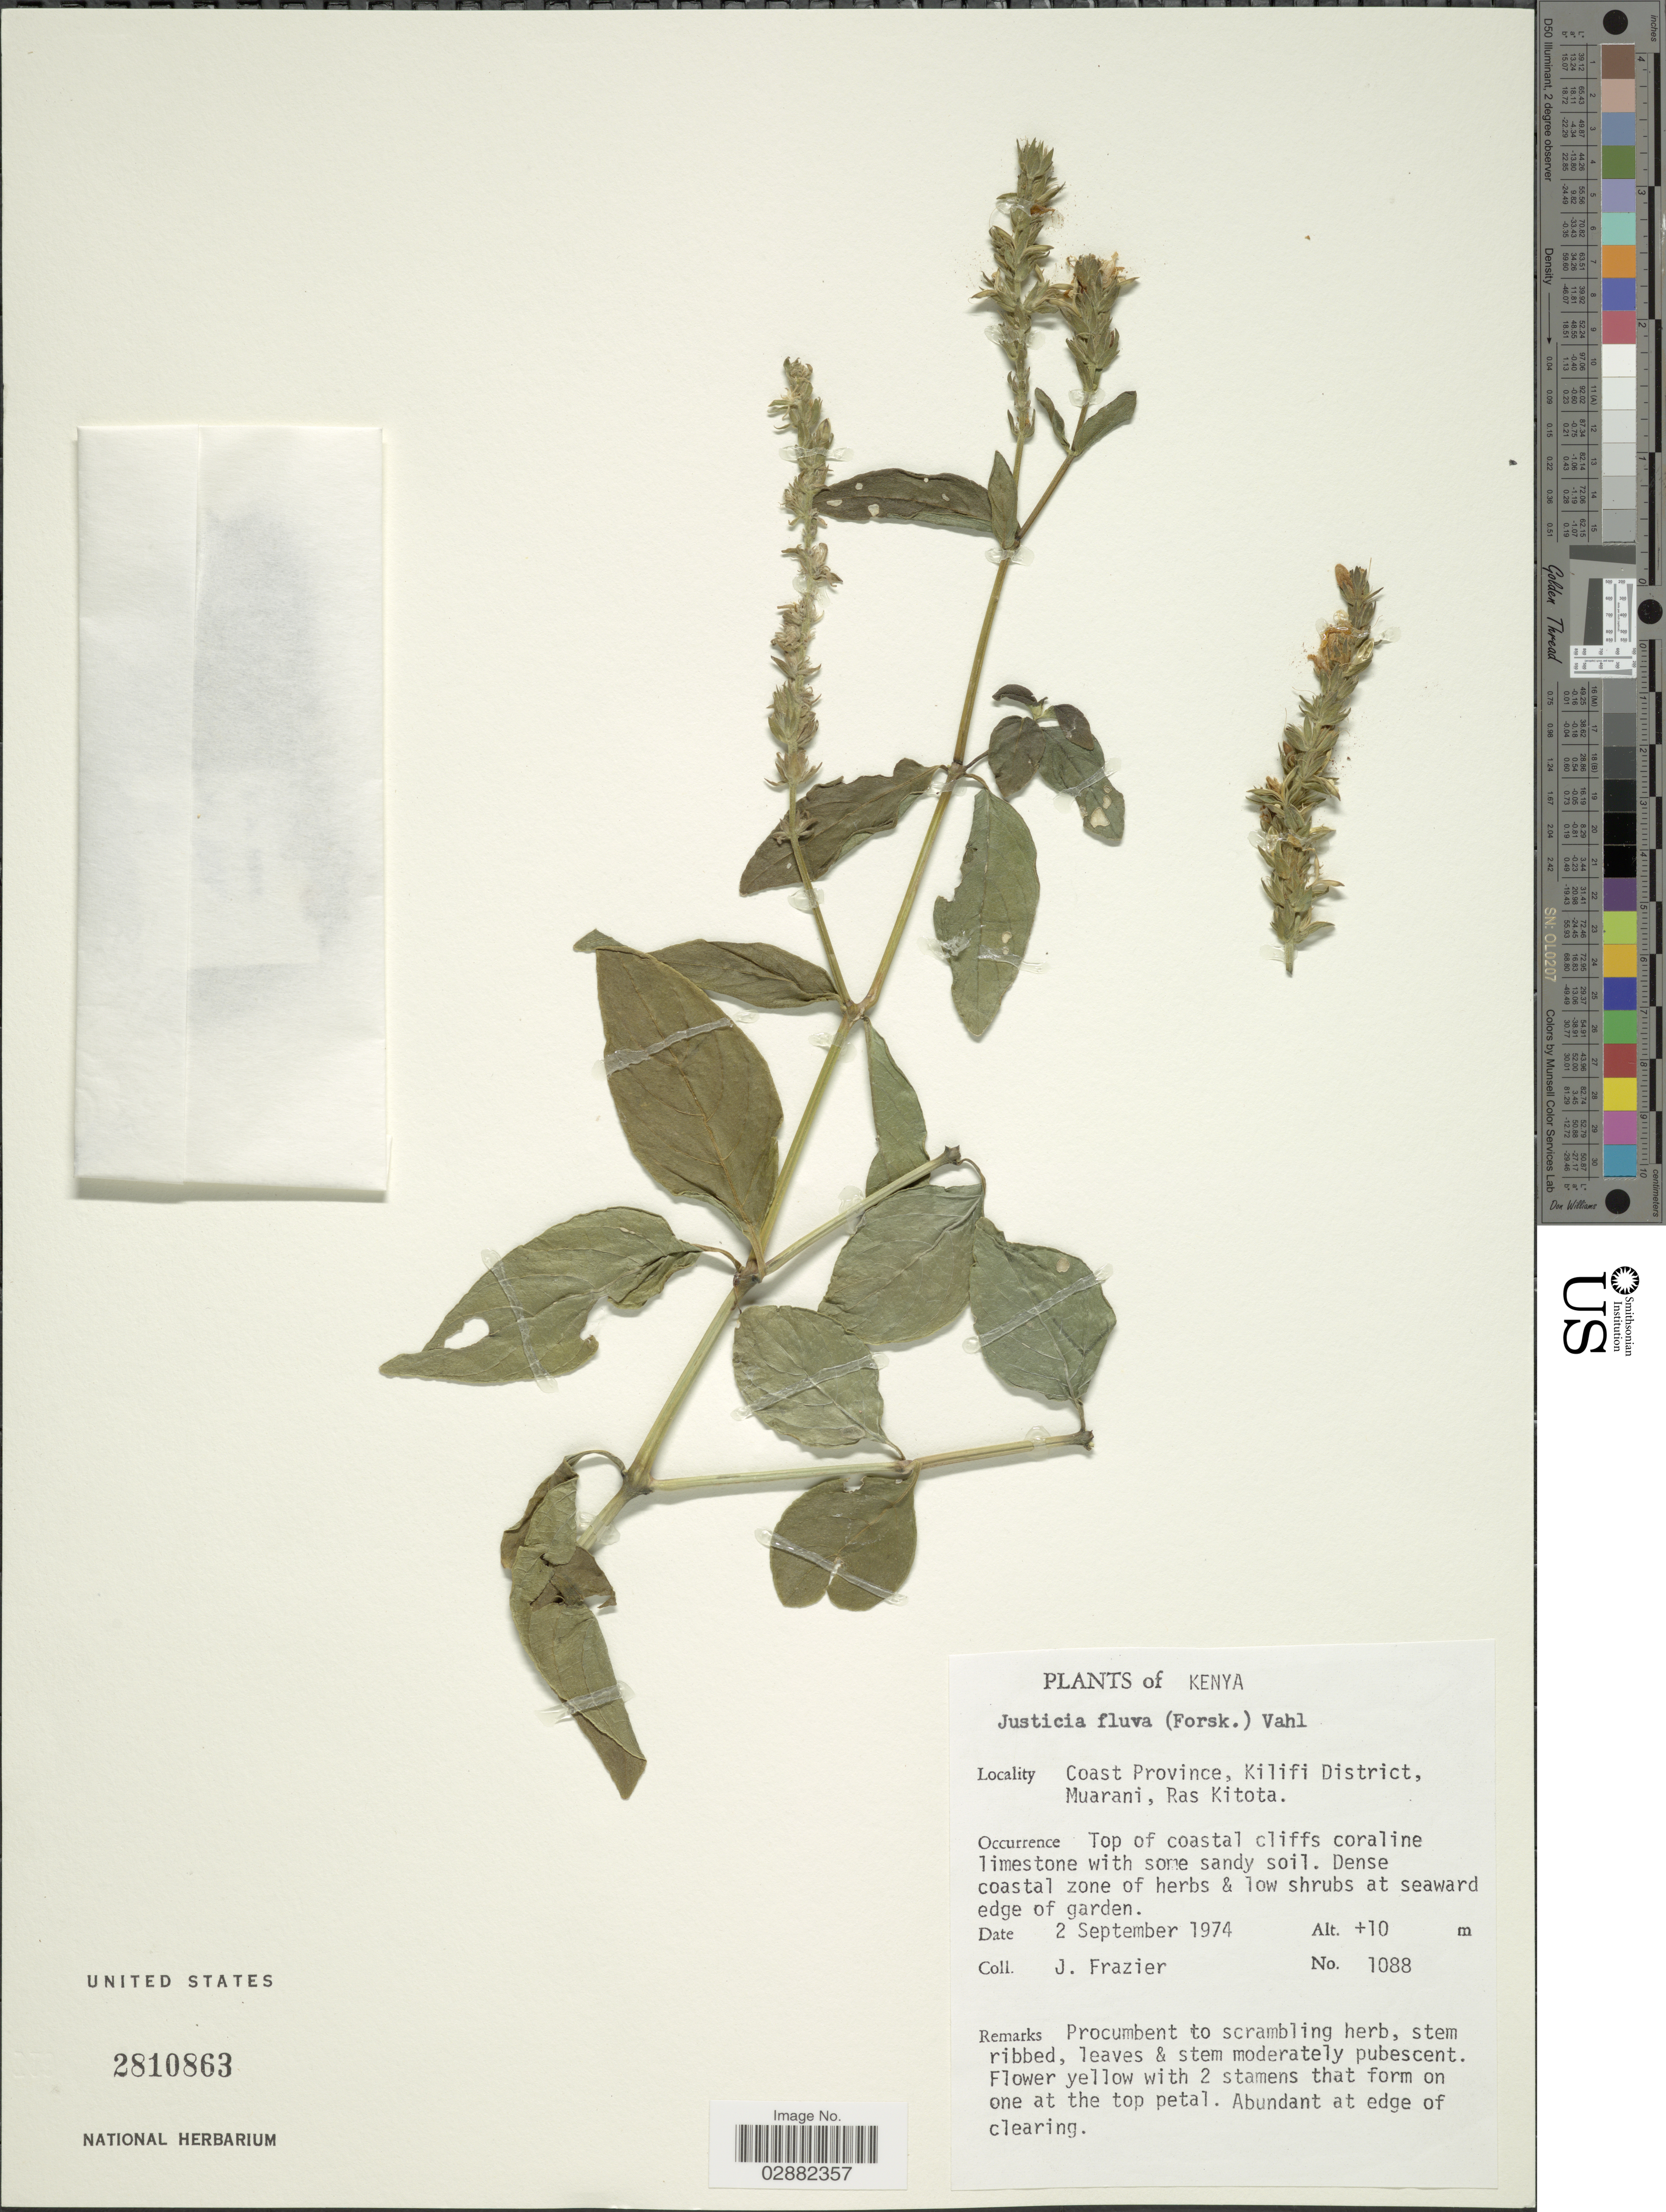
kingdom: Plantae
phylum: Tracheophyta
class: Magnoliopsida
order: Lamiales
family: Acanthaceae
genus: Justicia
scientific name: Justicia flava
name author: (Forssk.) Vahl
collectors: J. Frazier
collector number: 1088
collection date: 1974-09-02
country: Kenya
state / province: Kilifi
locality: Coast Province, Kilifi District, Muarani, Ras Kitota.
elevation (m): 10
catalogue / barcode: US 2810863